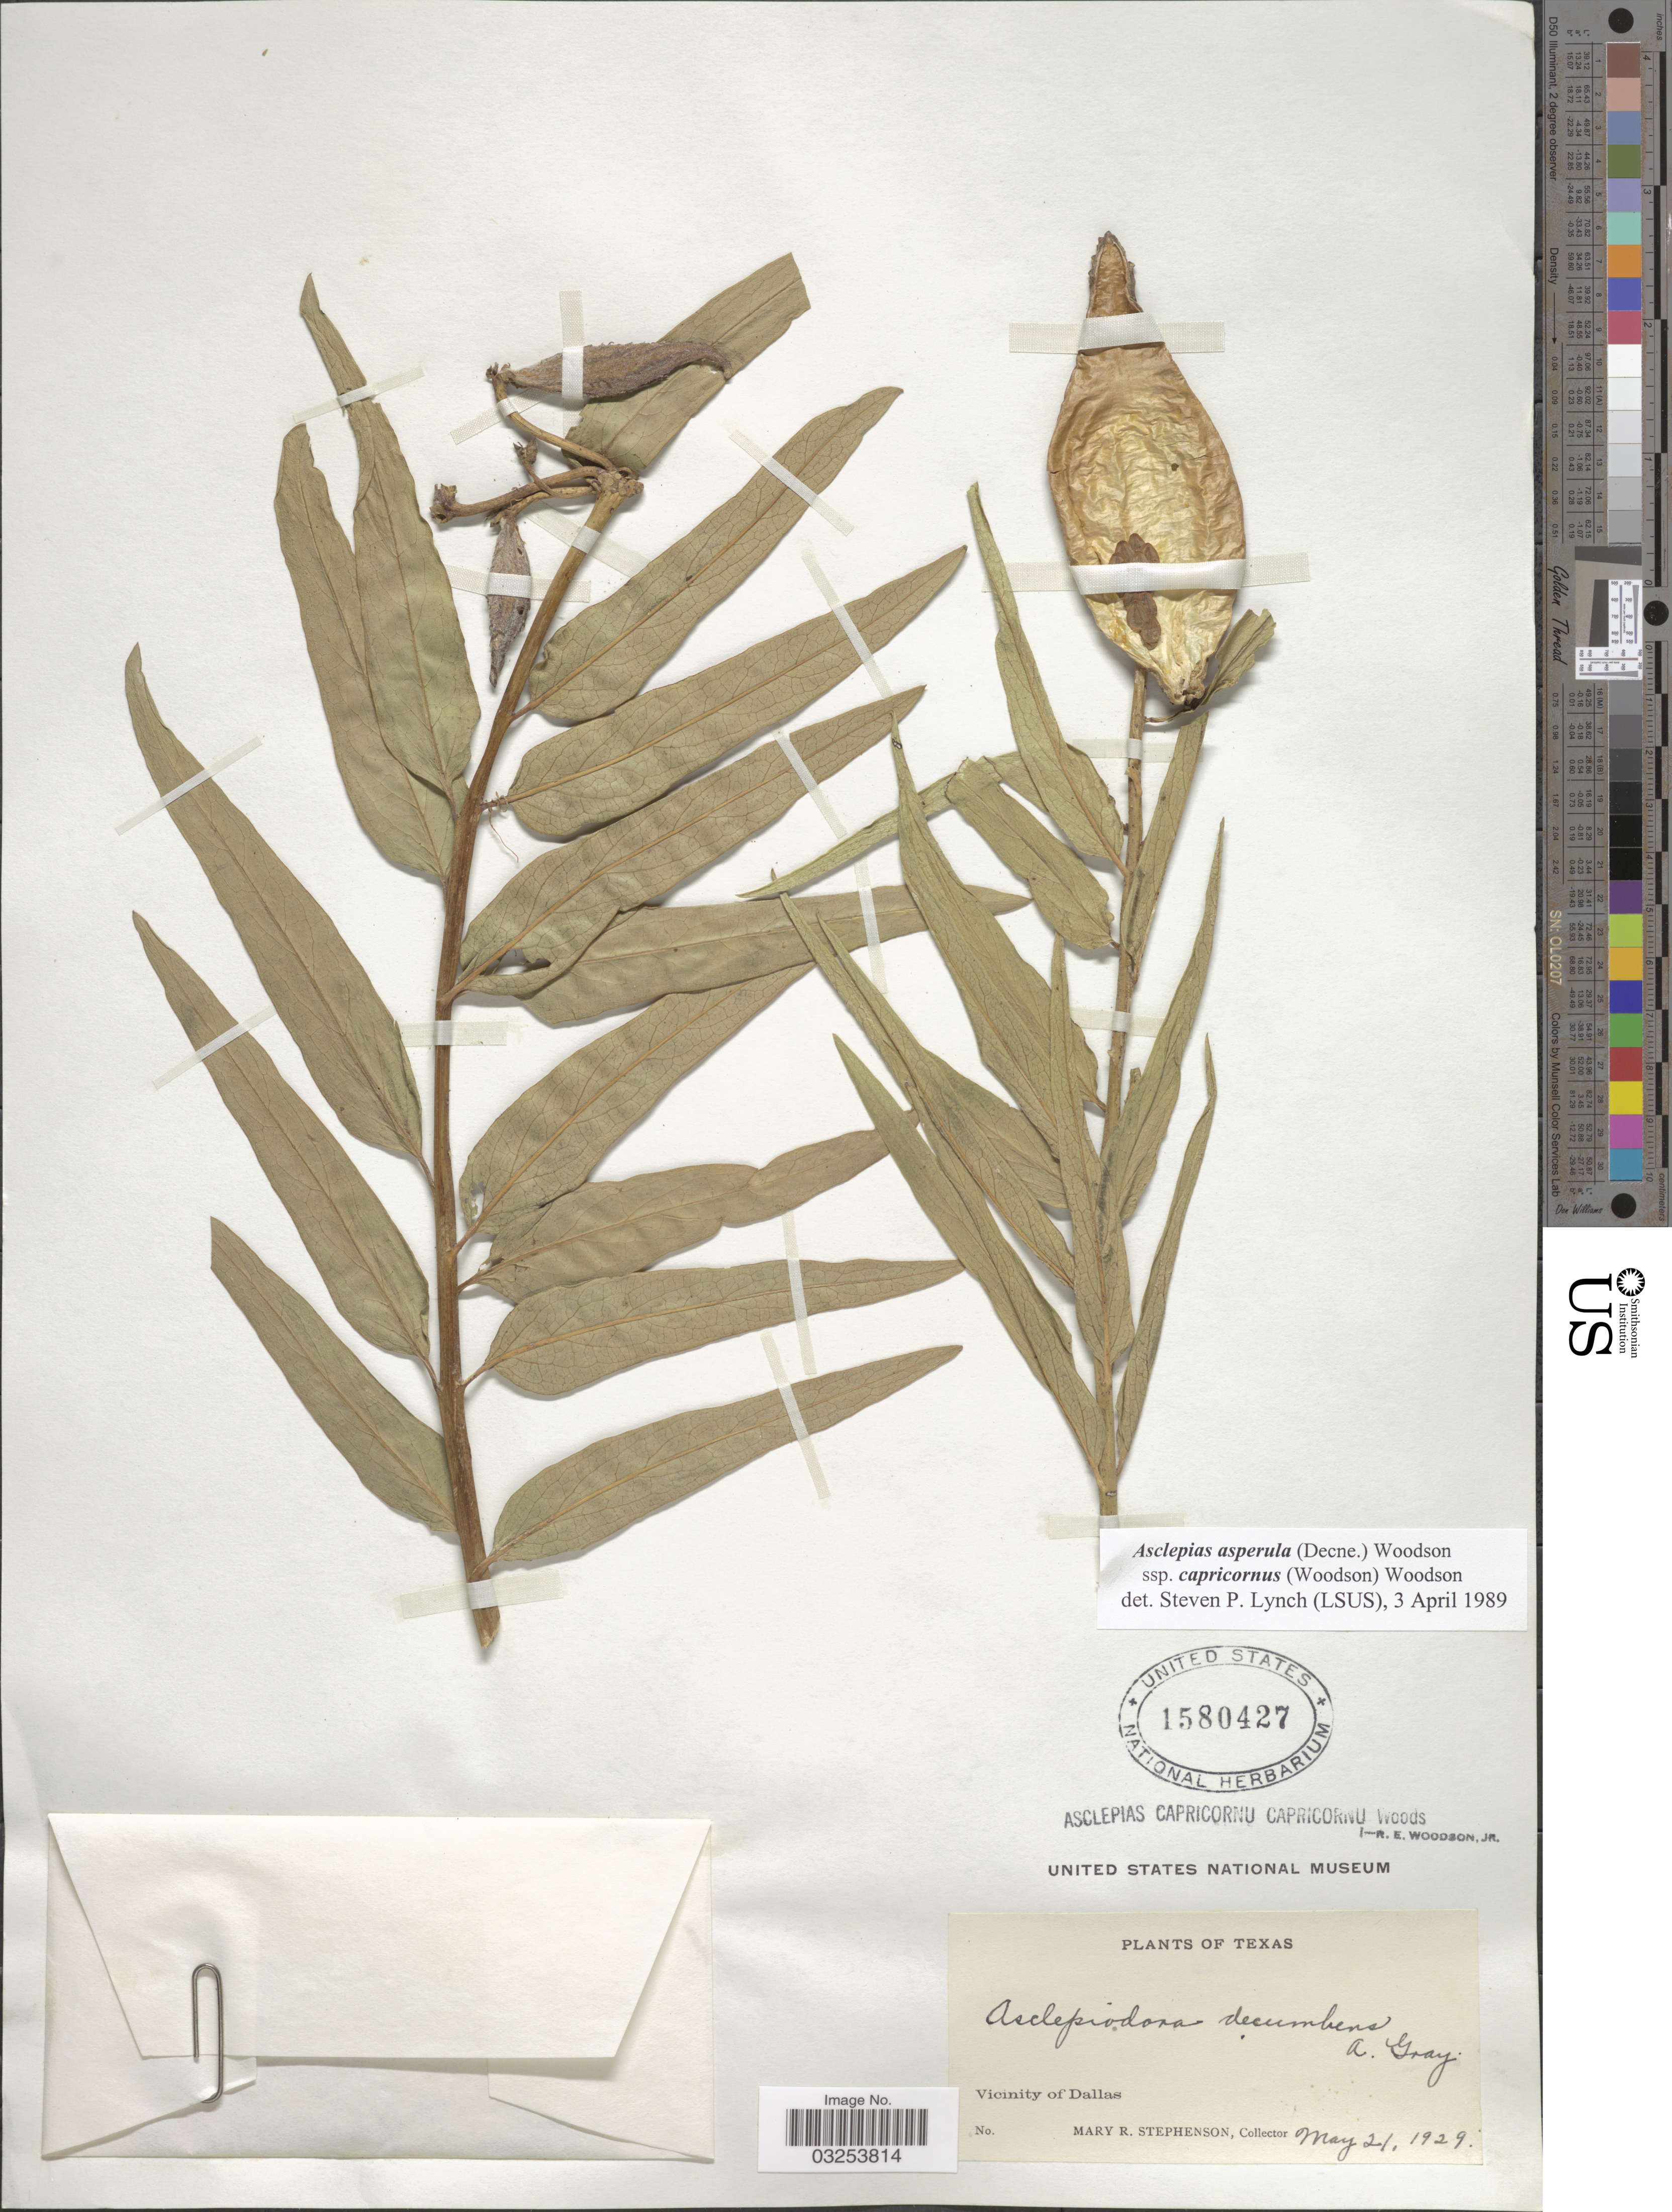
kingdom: Plantae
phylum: Tracheophyta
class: Magnoliopsida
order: Gentianales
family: Apocynaceae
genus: Asclepias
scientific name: Asclepias asperula subsp. capricornus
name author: Woodson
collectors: M. Stephenson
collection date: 1929-05-21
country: United States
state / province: Texas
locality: Vicinity of Dallas.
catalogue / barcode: US 1580427